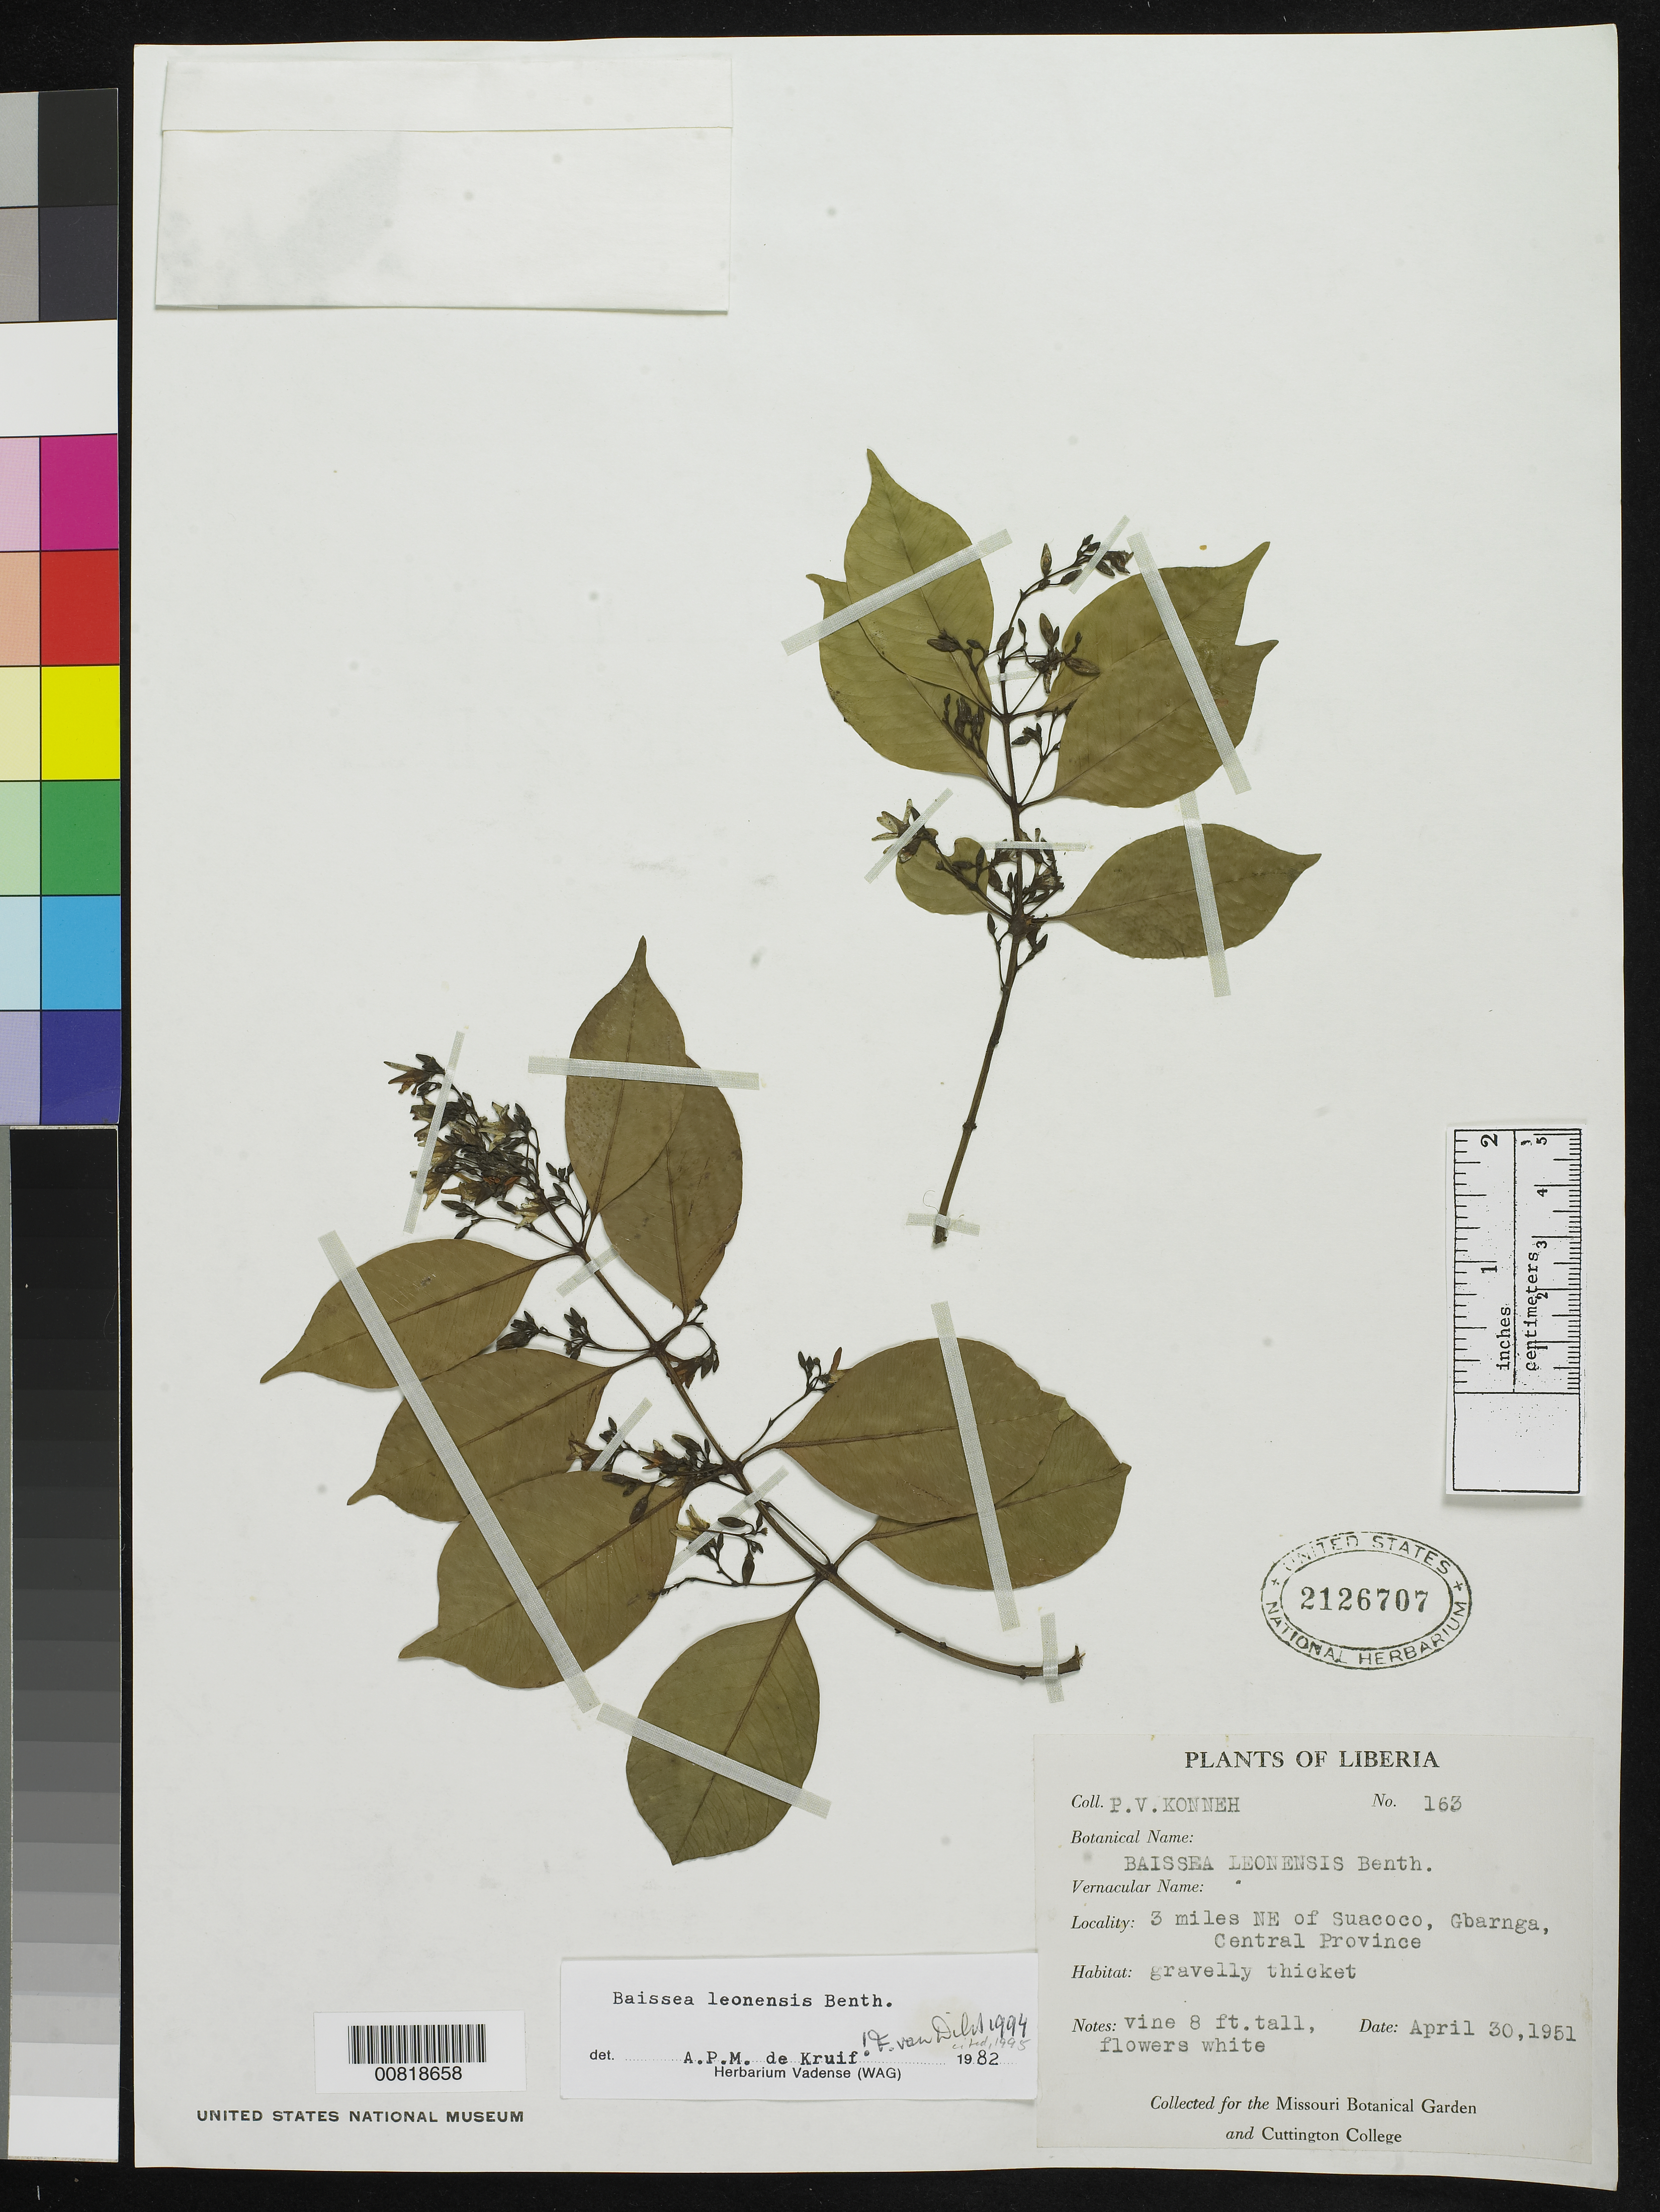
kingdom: Plantae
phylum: Tracheophyta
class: Magnoliopsida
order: Gentianales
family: Apocynaceae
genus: Baissea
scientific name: Baissea leonensis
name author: Benth.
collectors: P. Konneh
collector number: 163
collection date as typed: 30 Apr 1951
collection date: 1951-04-30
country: Liberia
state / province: Bong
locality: Central Province: Gbarnga, 3 miles NE of Suacoco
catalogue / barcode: US 2126707